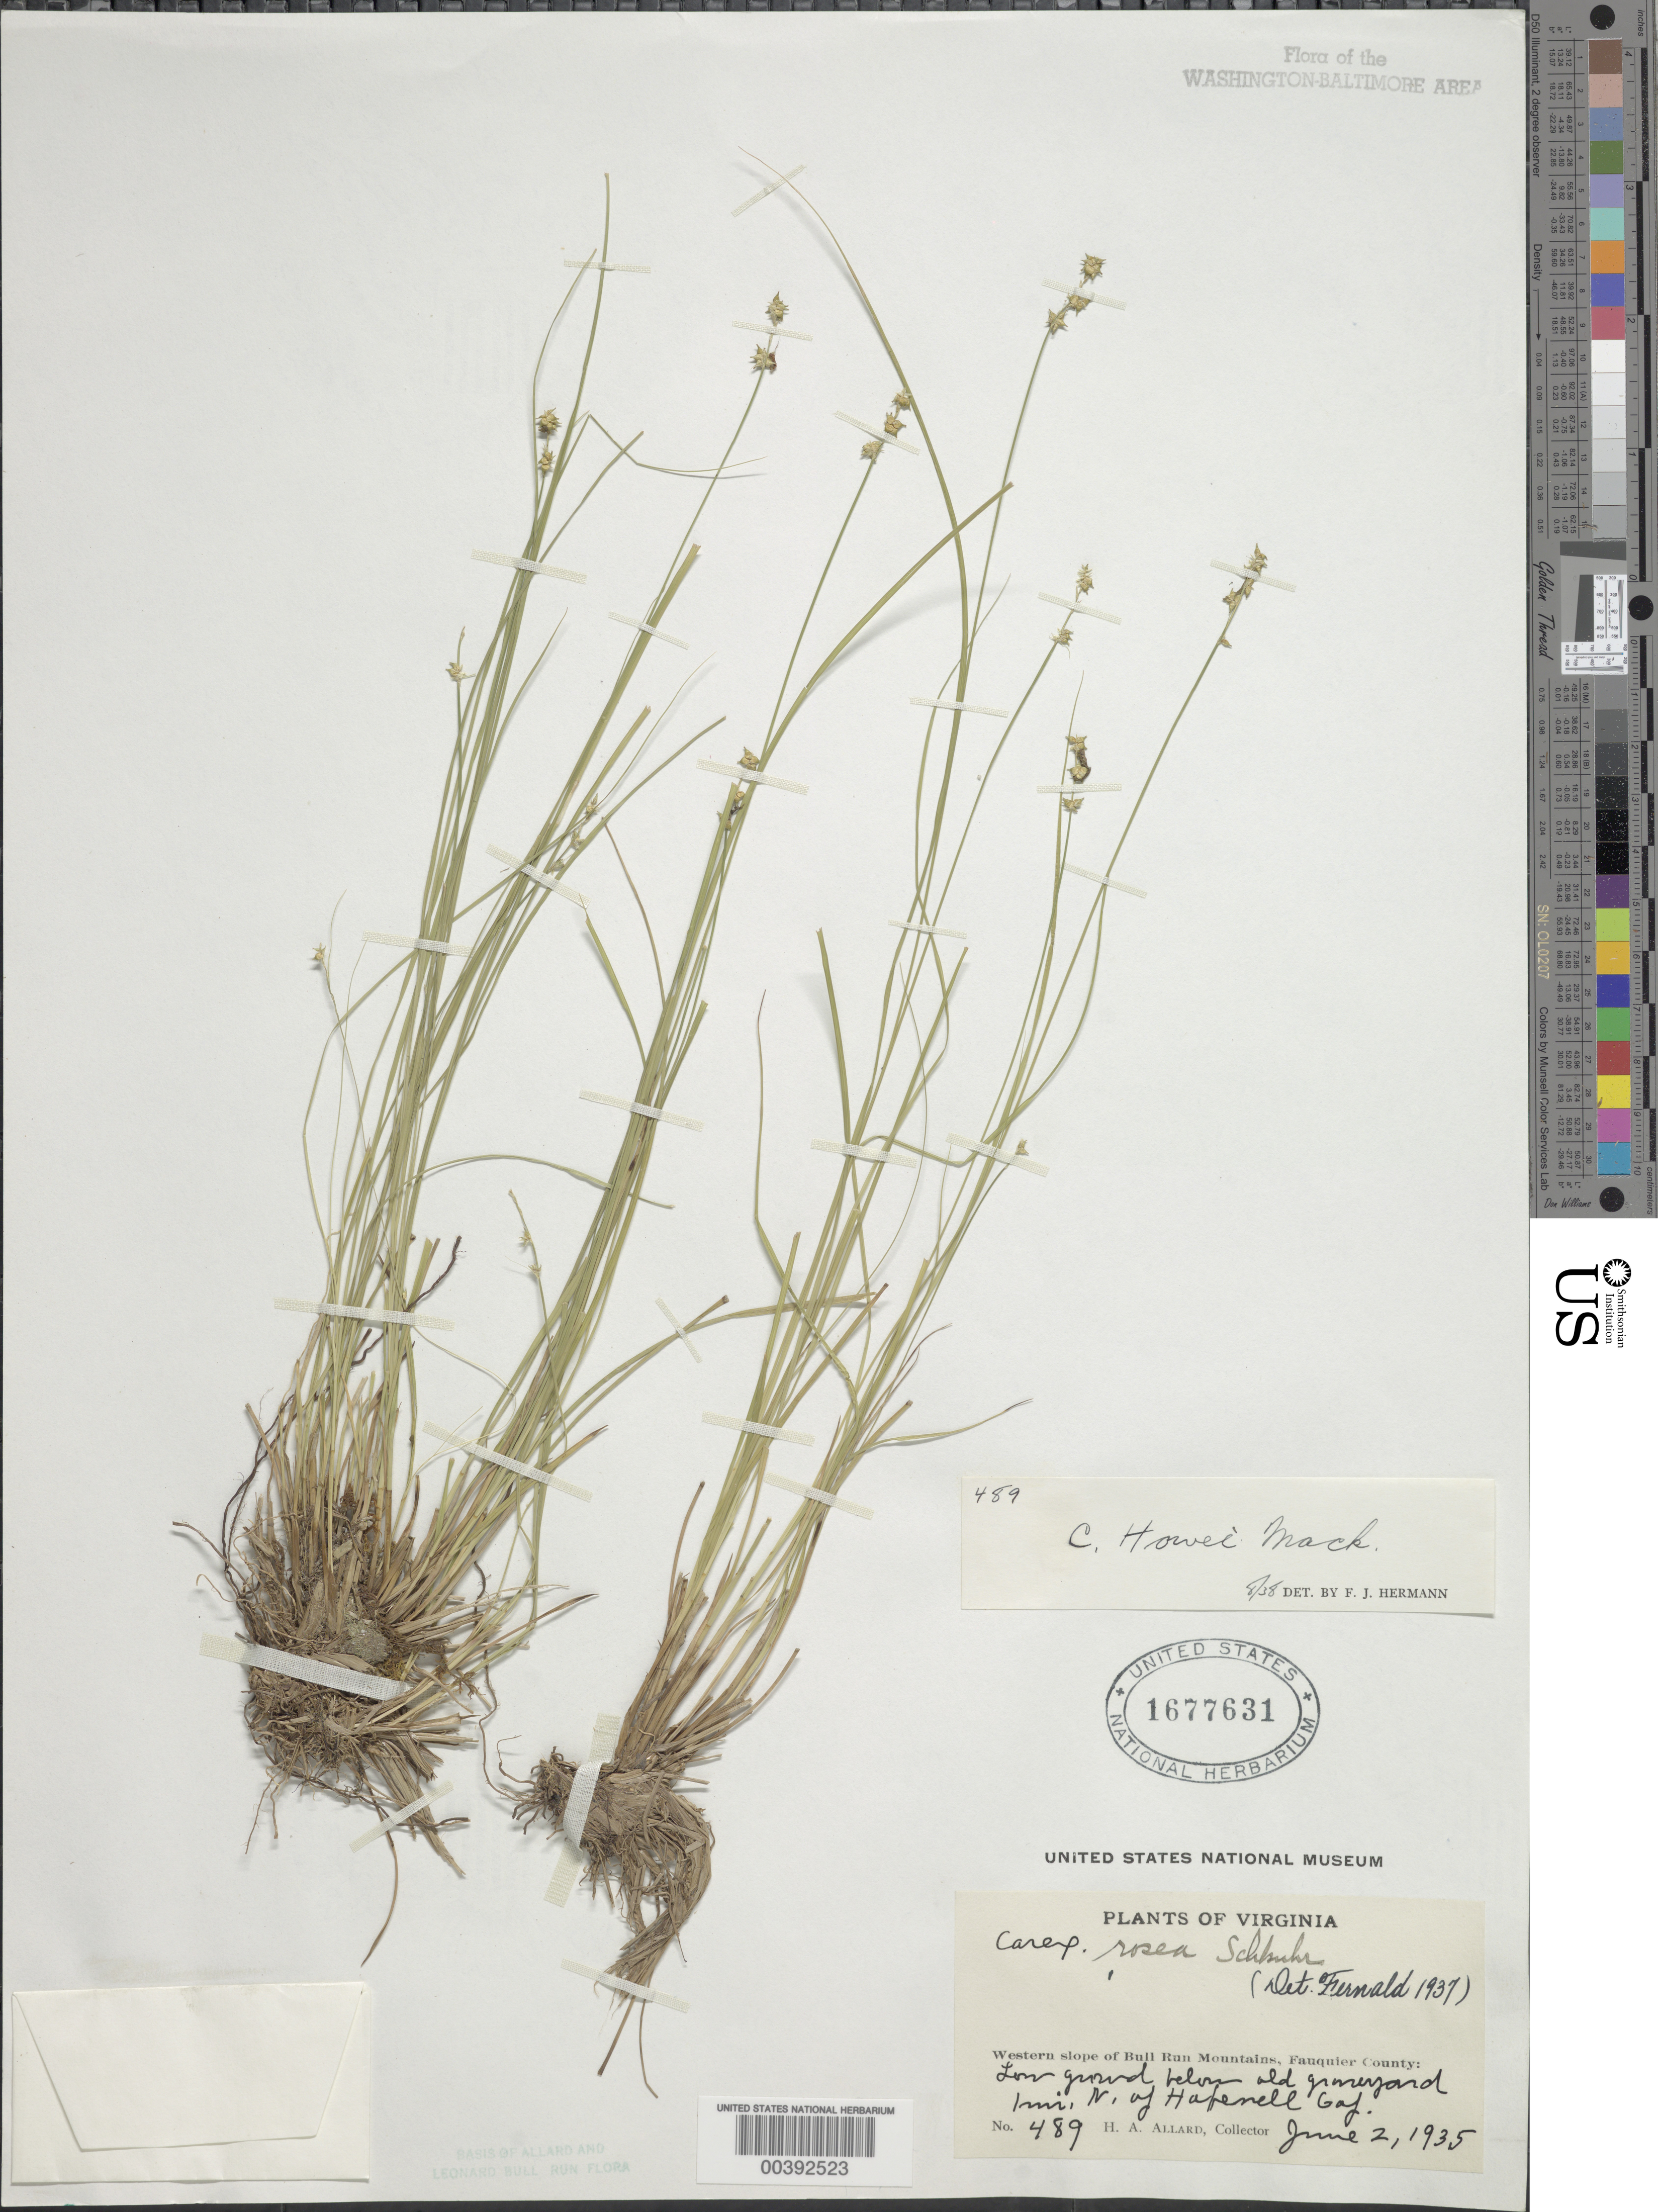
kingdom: Plantae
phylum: Tracheophyta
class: Liliopsida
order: Poales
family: Cyperaceae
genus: Carex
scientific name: Carex howei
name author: Mack.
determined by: Strong, Mark T., (BOT), Smithsonian Institution - National Museum of Natural History (UNITED STATES)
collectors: H. A. Allard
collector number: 489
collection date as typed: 02 Jun 1935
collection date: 1935-06-02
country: United States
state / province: Virginia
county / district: Fauquier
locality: N of Hopewell Gap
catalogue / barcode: US 1677631